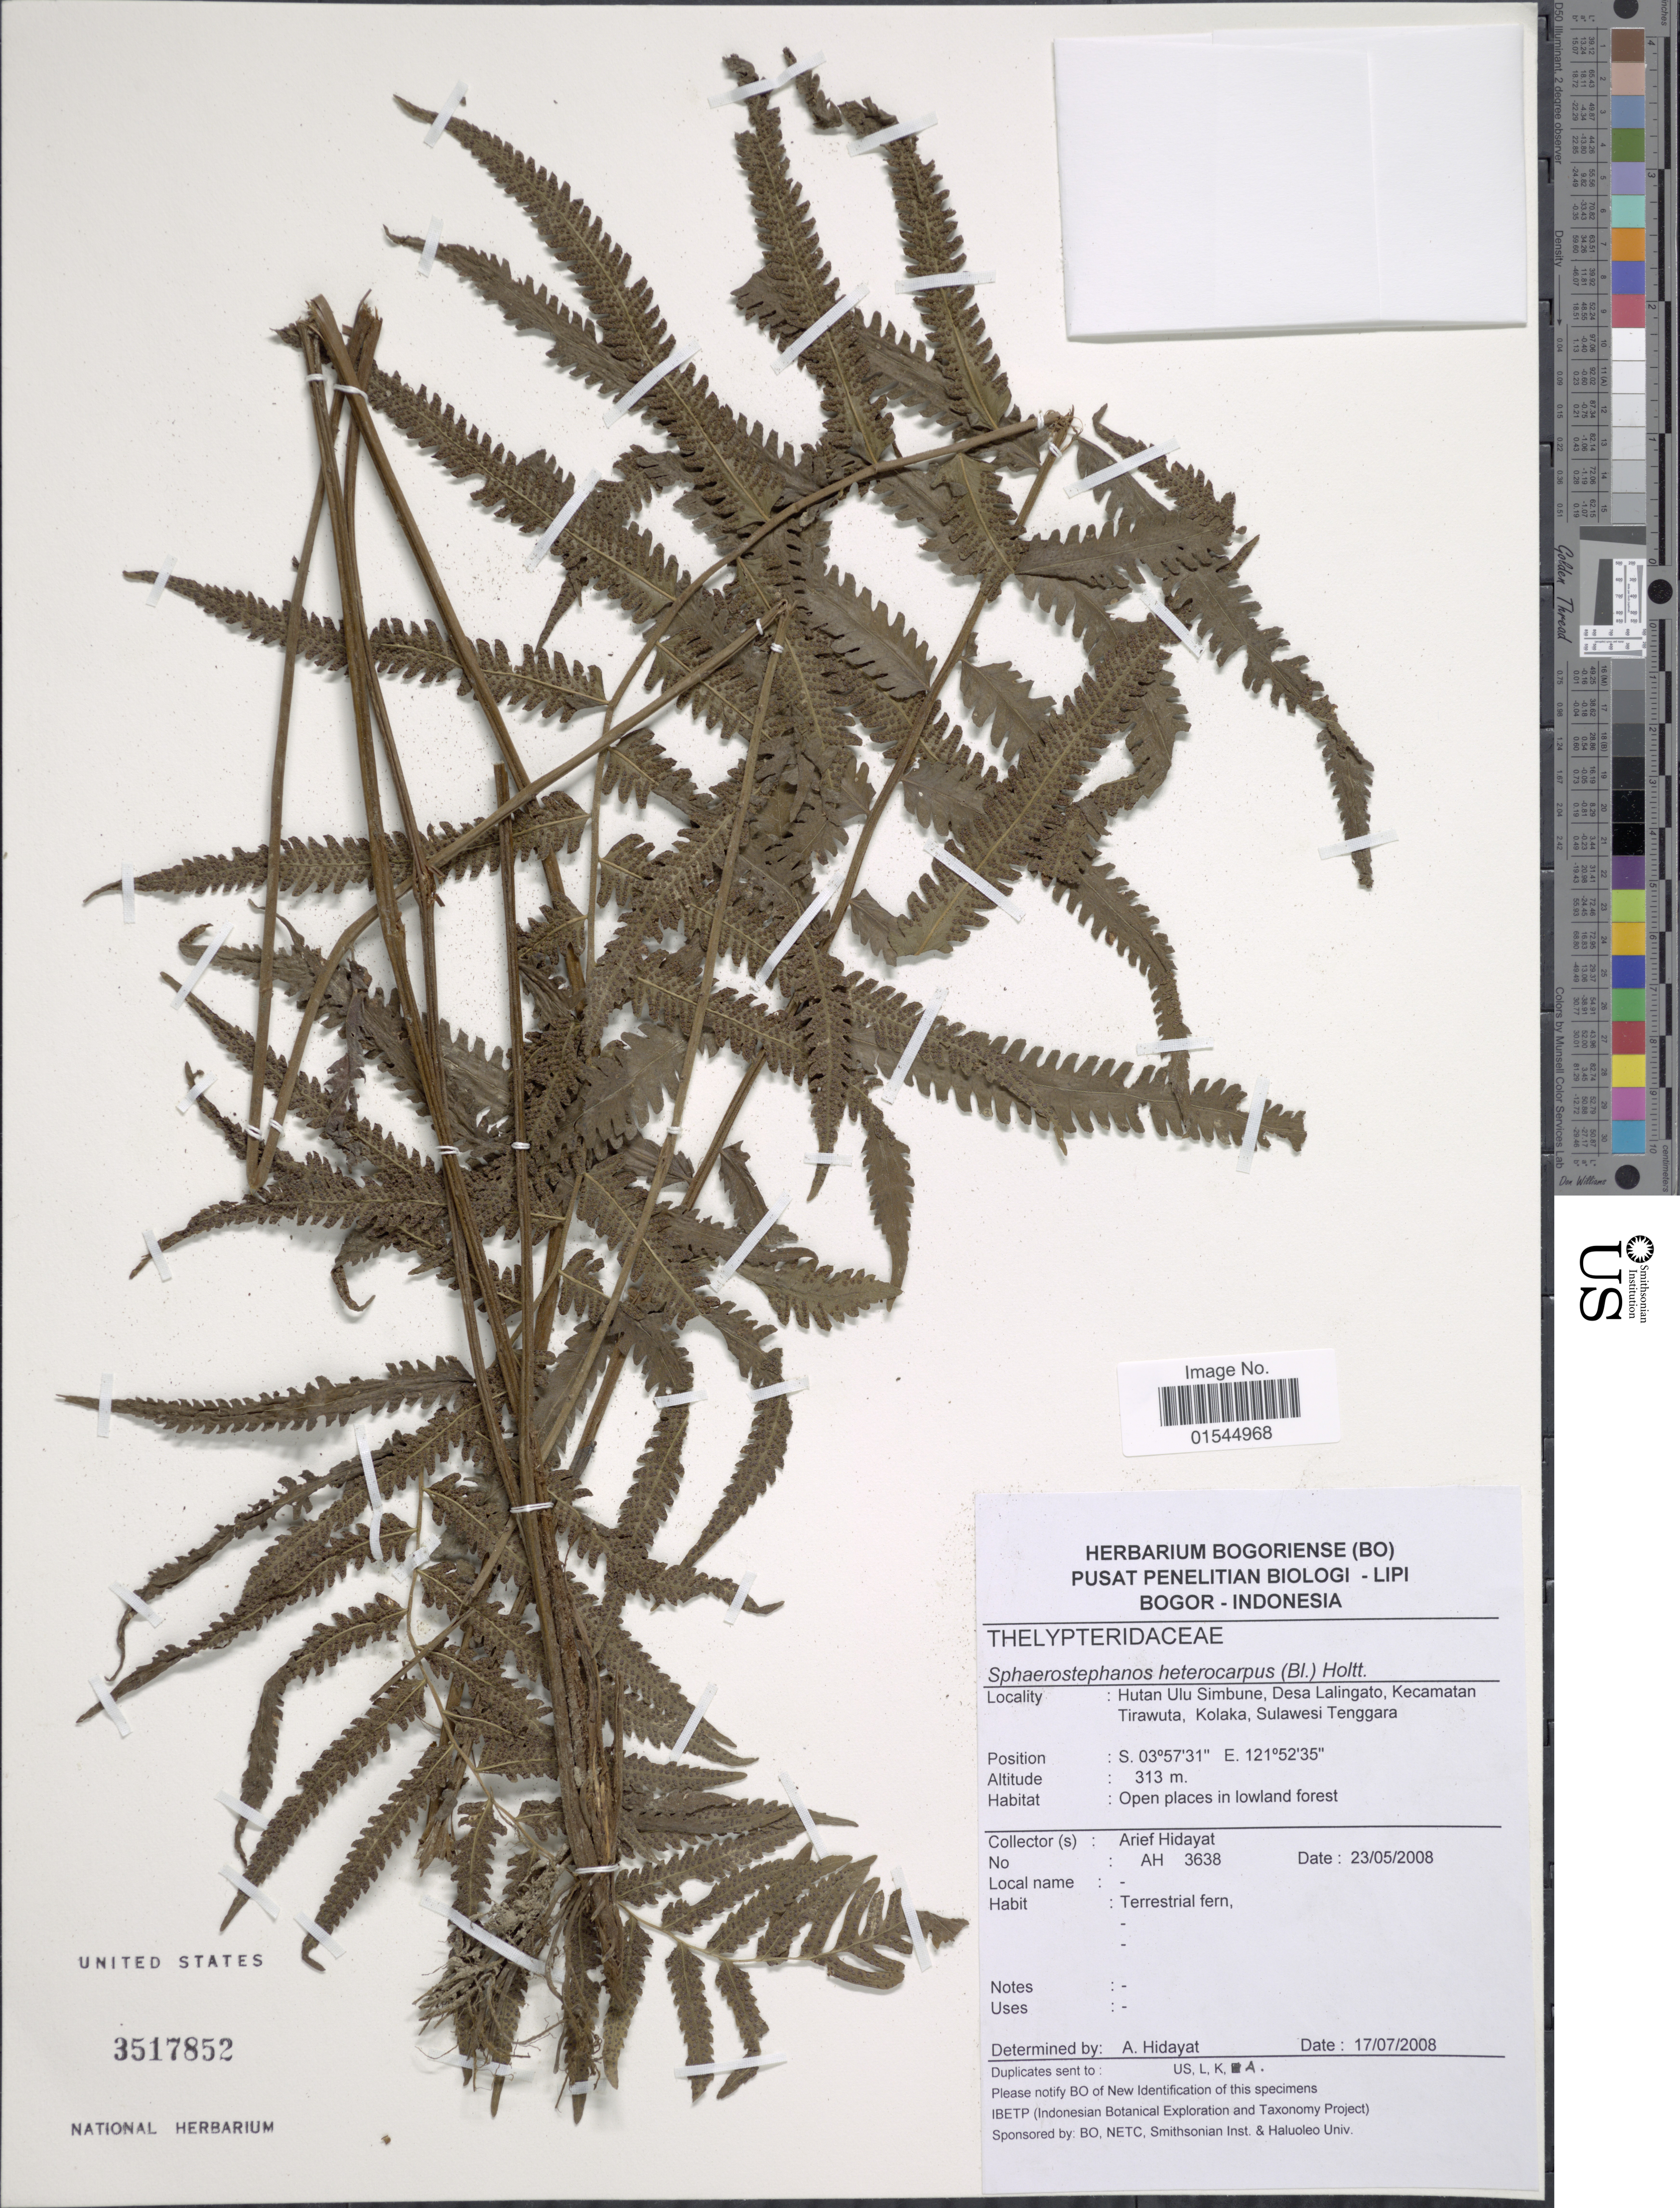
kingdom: Plantae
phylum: Tracheophyta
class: Polypodiopsida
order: Polypodiales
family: Thelypteridaceae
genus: Sphaerostephanos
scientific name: Sphaerostephanos heterocarpus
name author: (Blume) Holttum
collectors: A. Hidayat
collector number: AH 3638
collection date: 2008-05-23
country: Indonesia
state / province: Sulawesi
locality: Hutab Ulu Simbune, Desa Lalingato, Kecamatan Tirawuta, Kolaka, Sulawesi Tenggara.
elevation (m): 313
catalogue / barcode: US 3517852